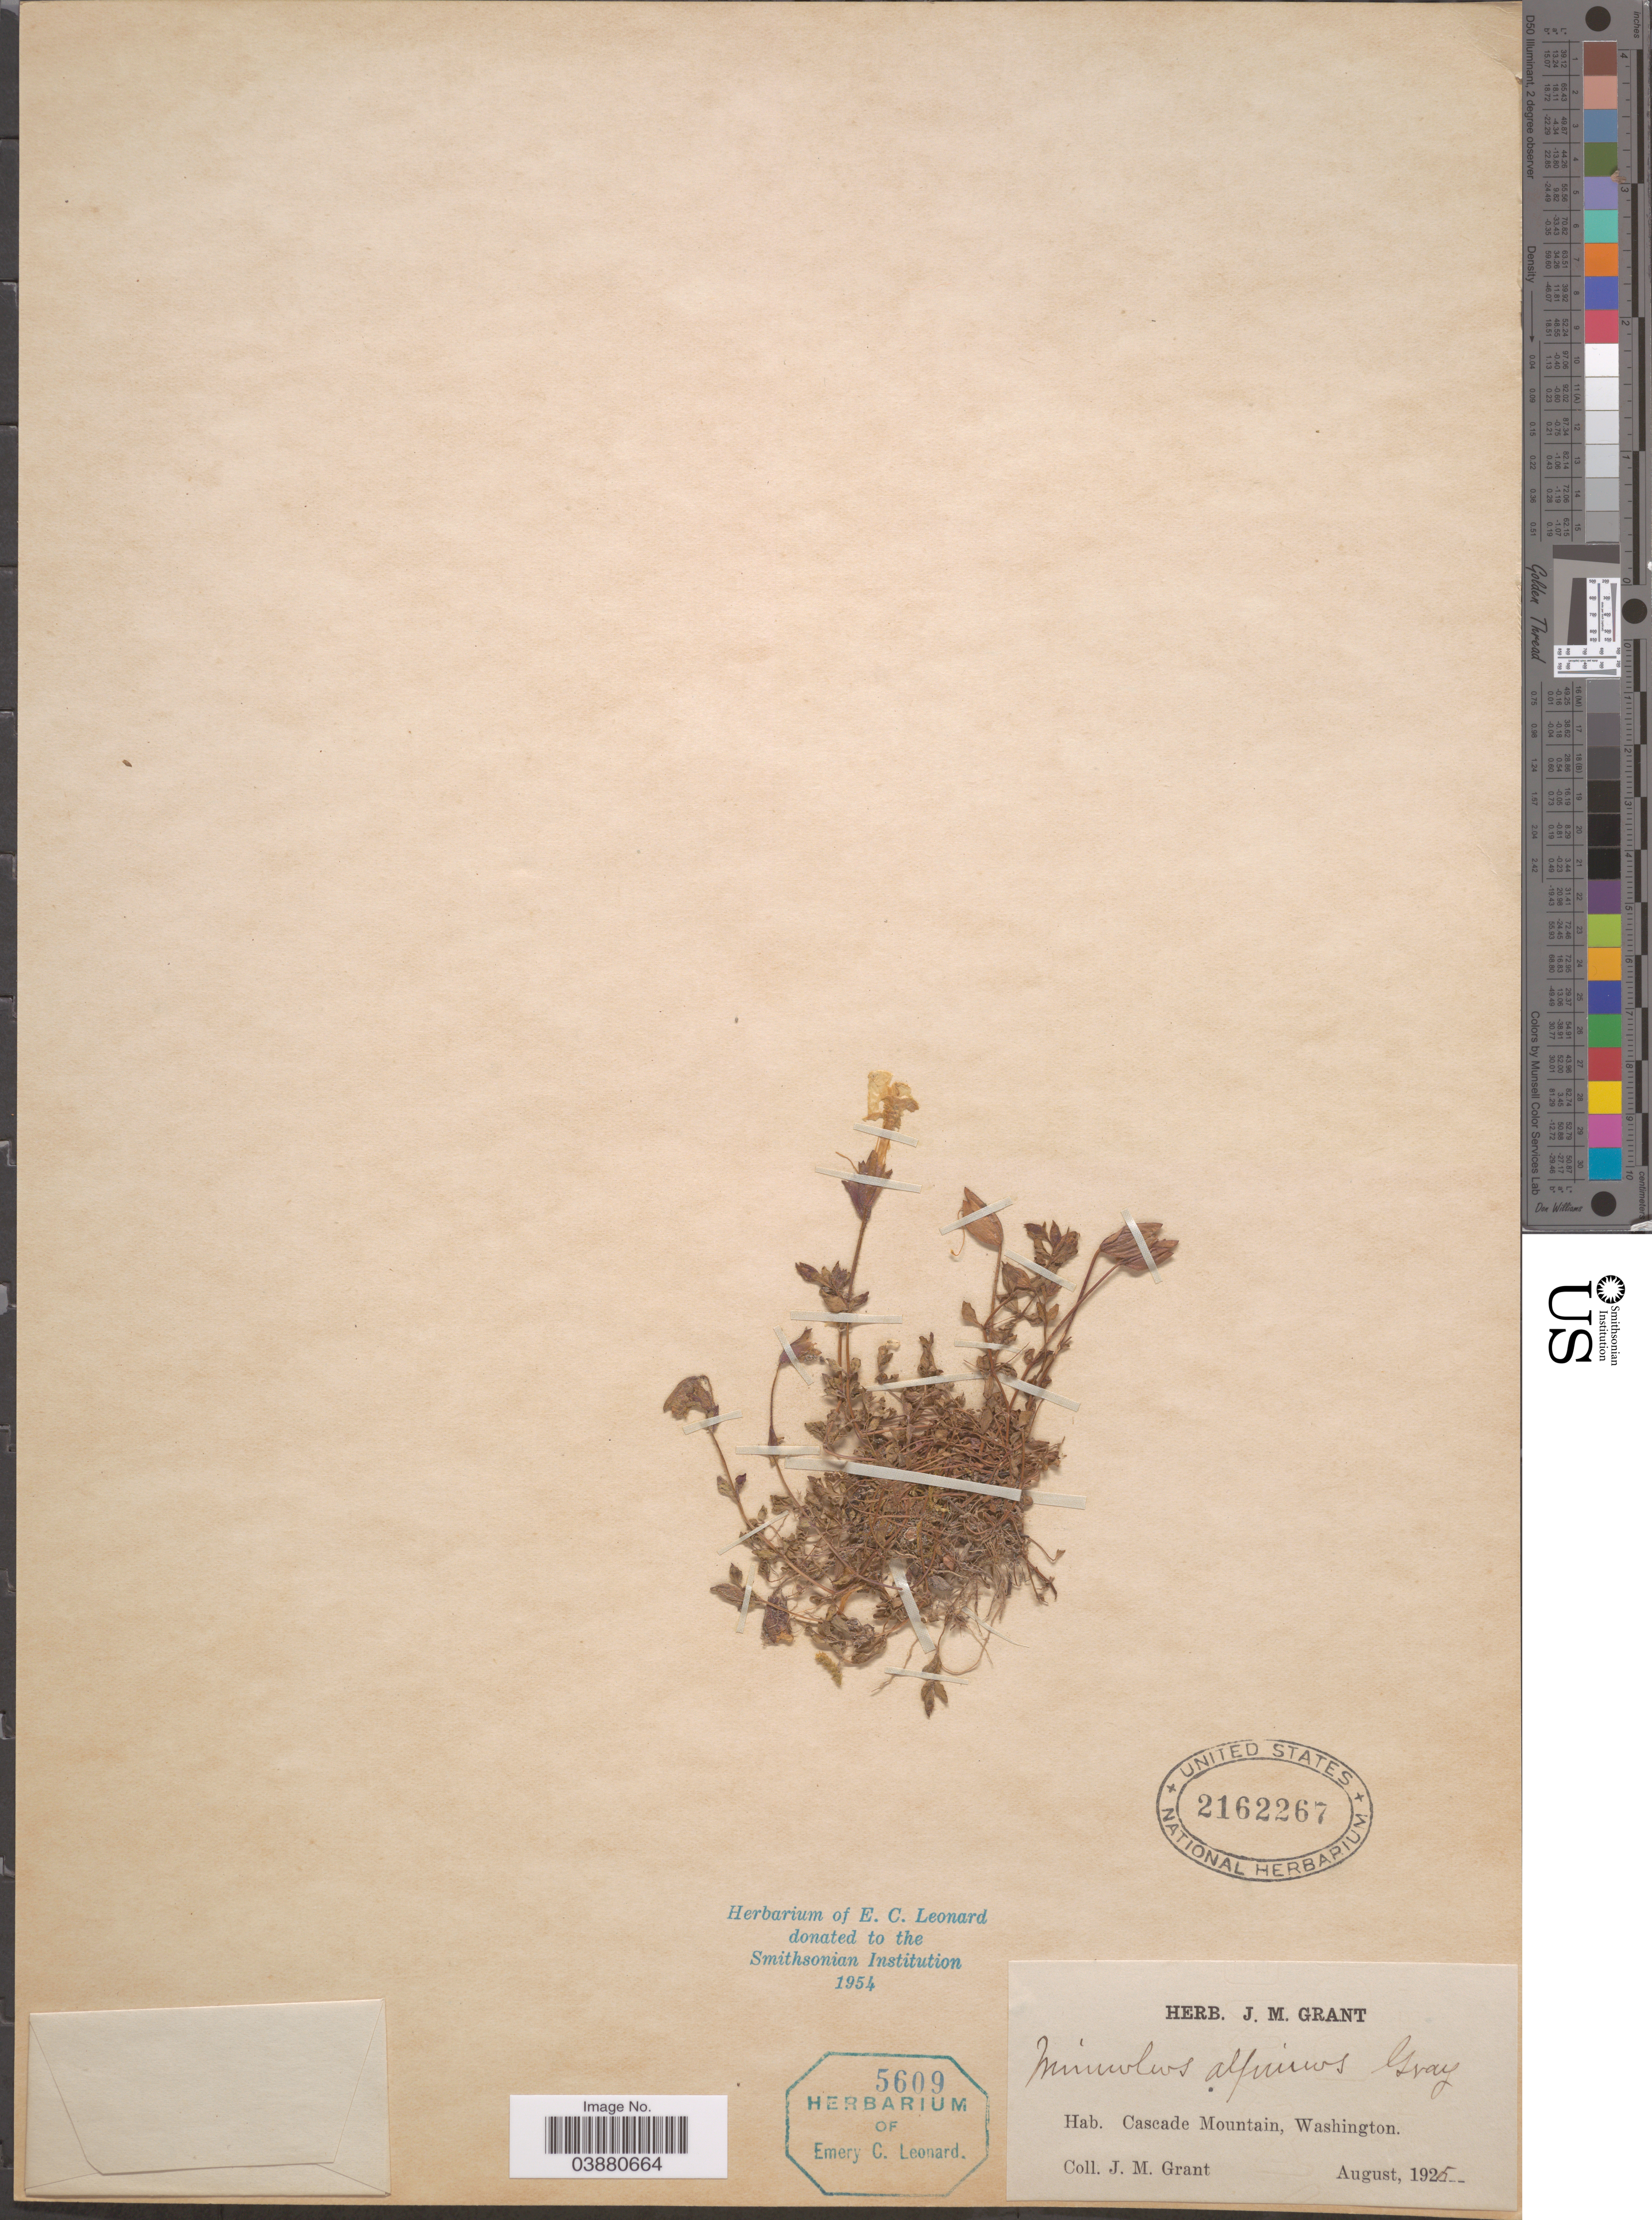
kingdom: Plantae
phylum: Tracheophyta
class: Magnoliopsida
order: Lamiales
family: Phrymaceae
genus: Mimulus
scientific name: Mimulus alpinus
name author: (A. Gray) Piper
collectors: J. M. Grant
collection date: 1925-08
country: United States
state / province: Washington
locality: Cascade Mountain.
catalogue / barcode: US 2162267